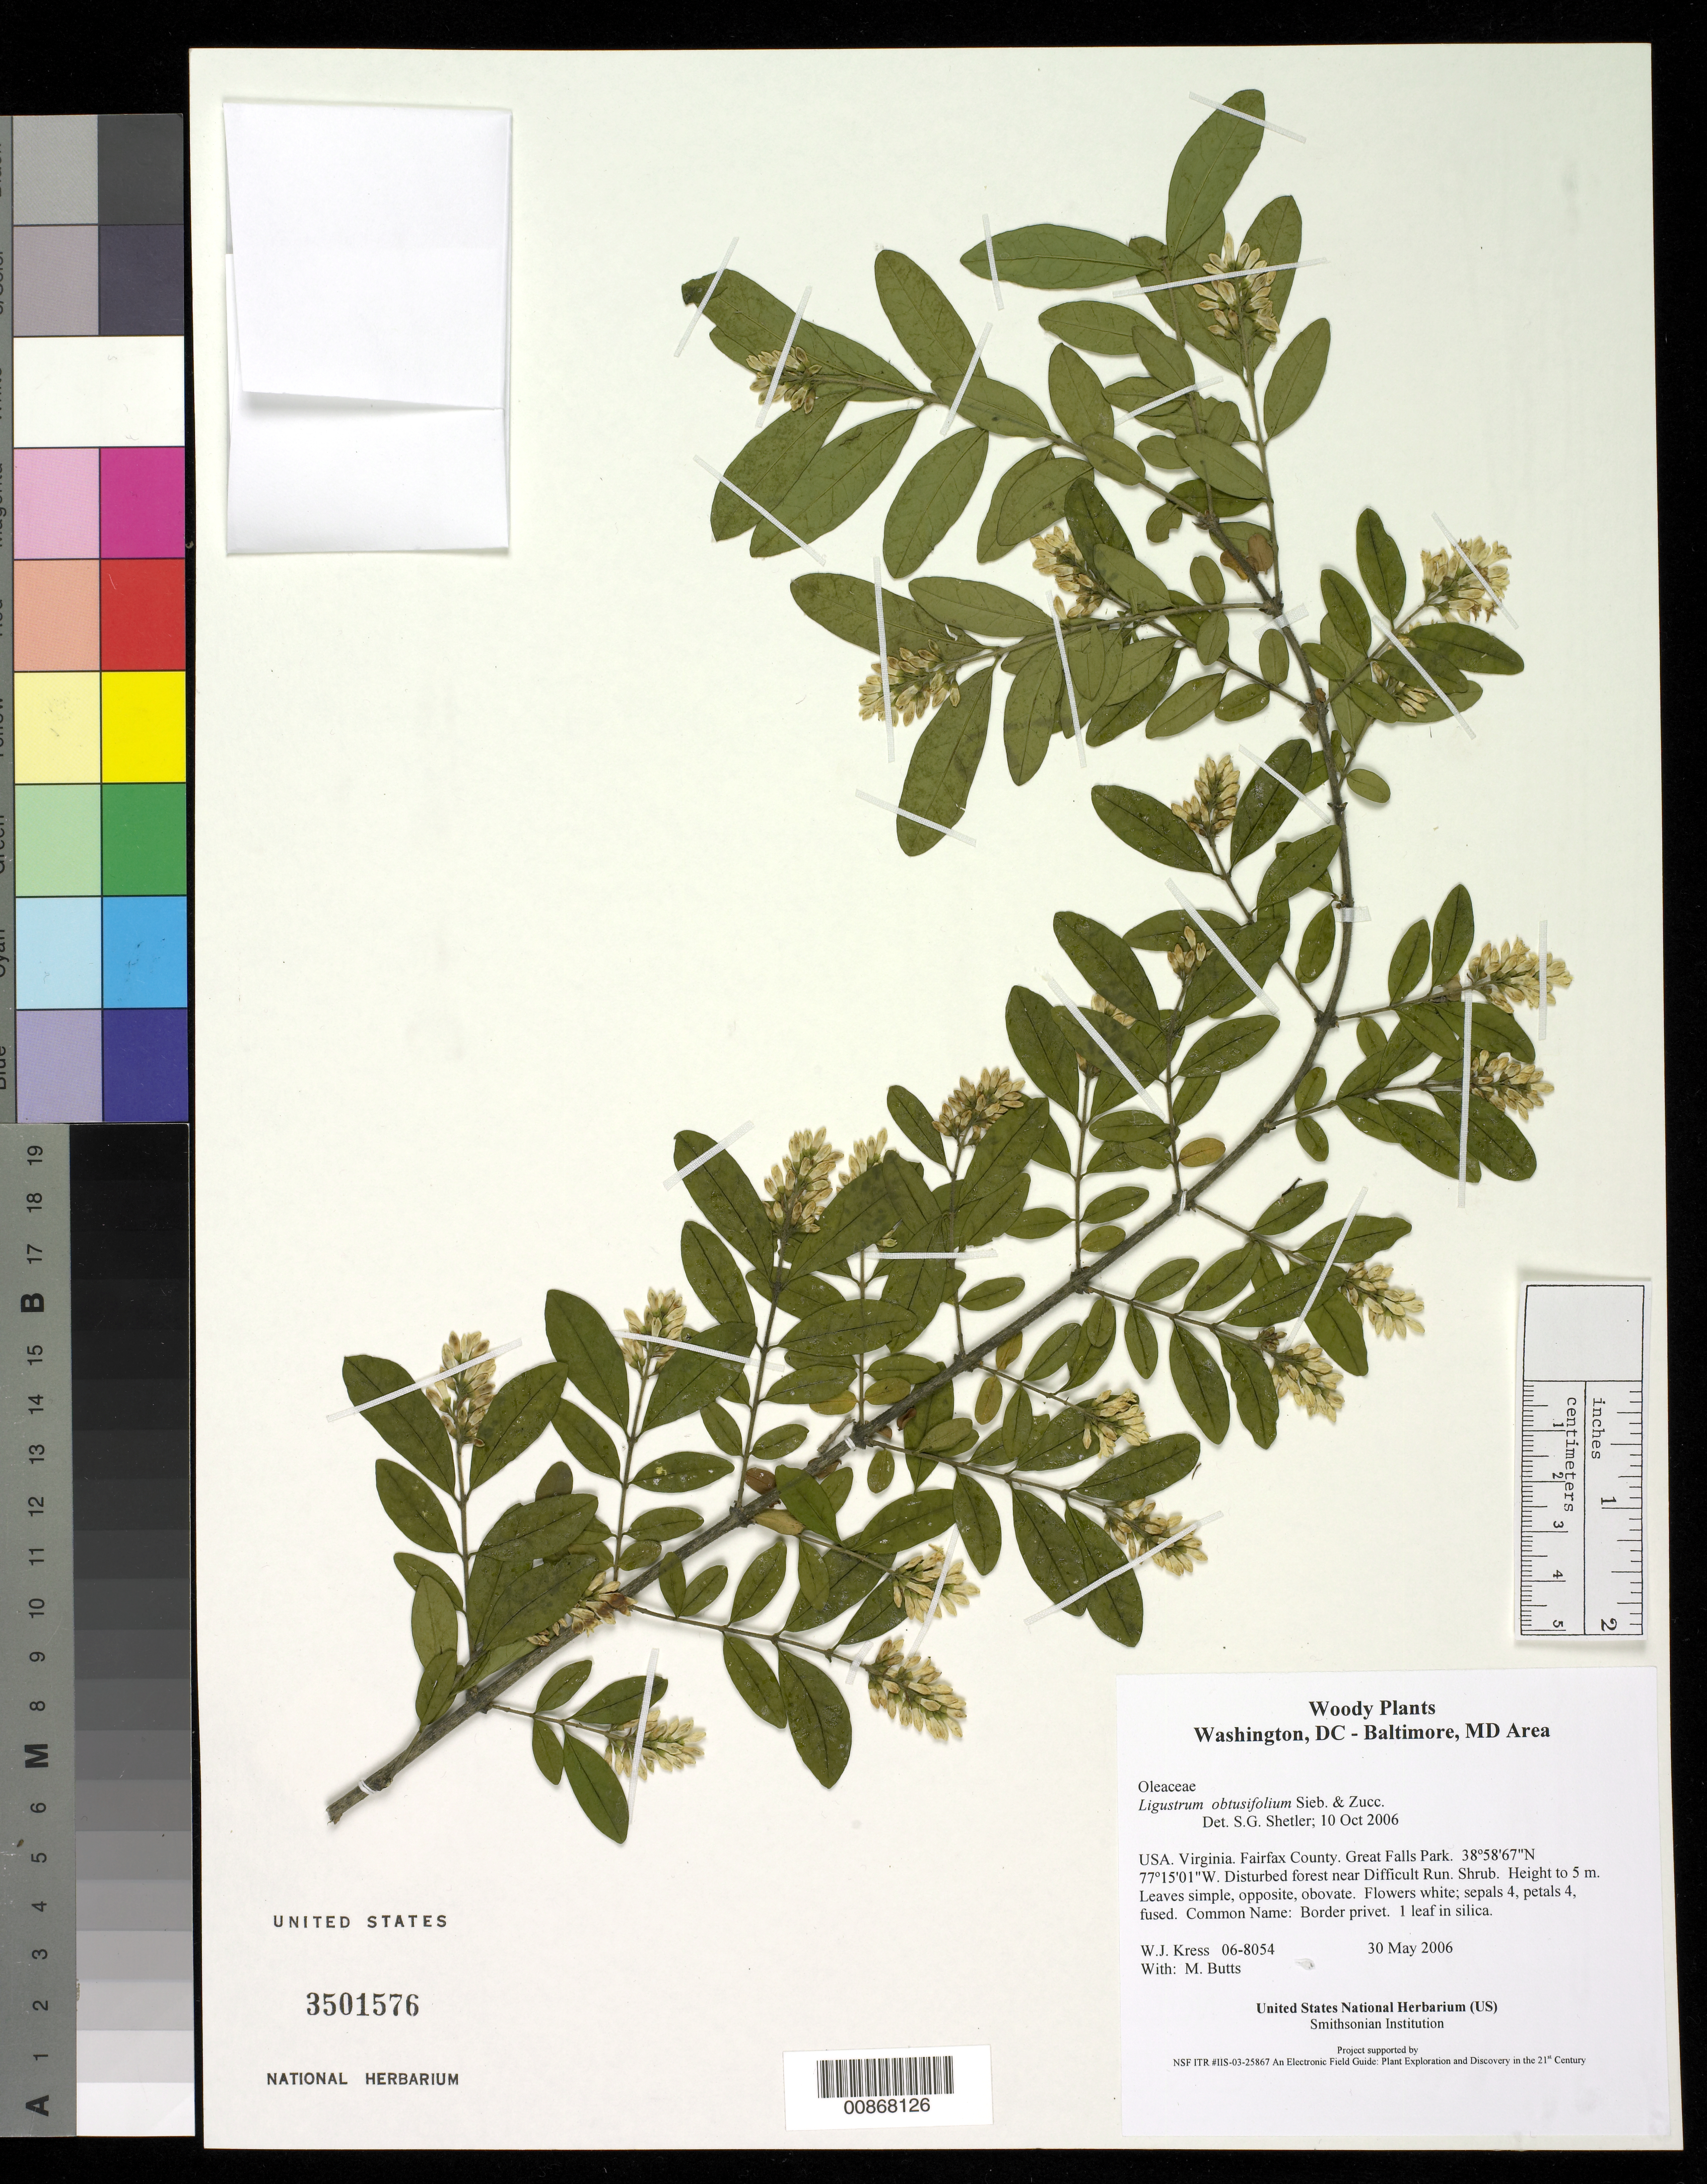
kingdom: Plantae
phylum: Tracheophyta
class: Magnoliopsida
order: Lamiales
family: Oleaceae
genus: Ligustrum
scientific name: Ligustrum obtusifolium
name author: Siebert & Zucc.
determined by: Shetler, Stanwyn G., (US), NMNH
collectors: W. J. Kress & M. B. Butts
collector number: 06-8054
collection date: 2006-05-30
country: United States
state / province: Virginia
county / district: Fairfax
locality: Great Falls Park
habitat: Disturbed forest near Difficult Run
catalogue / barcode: US 3501576